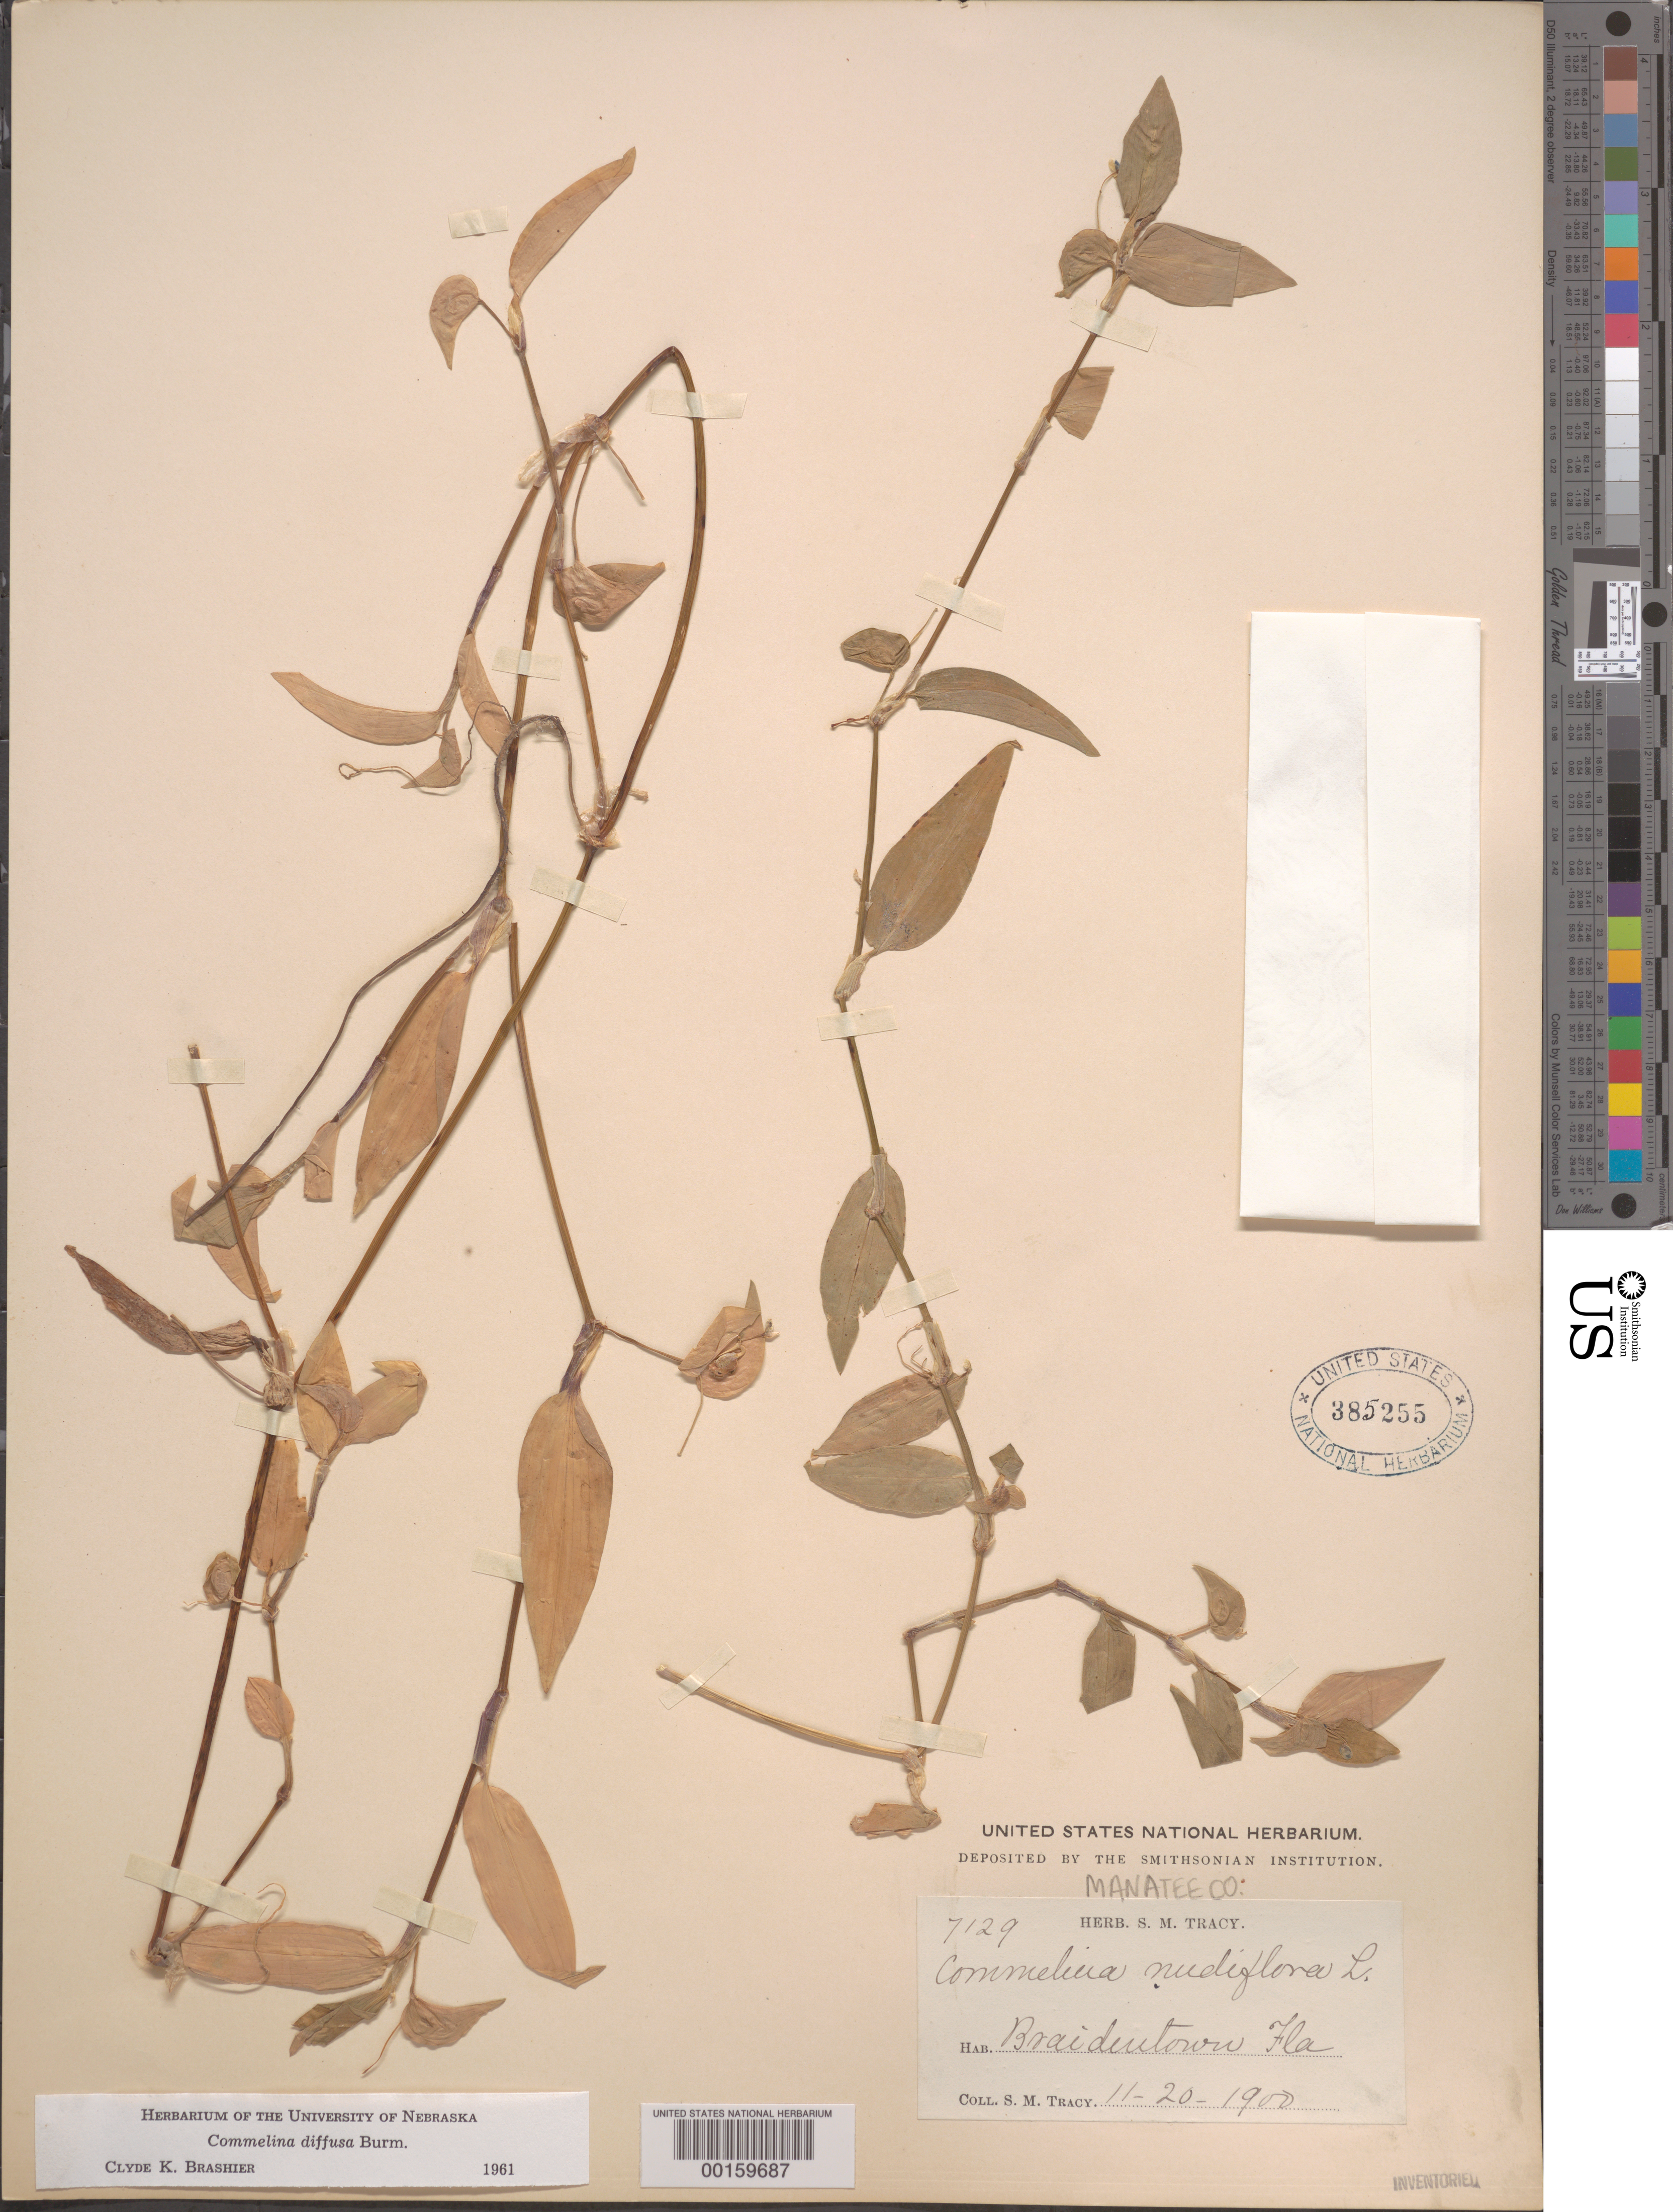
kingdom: Plantae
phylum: Tracheophyta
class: Liliopsida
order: Commelinales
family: Commelinaceae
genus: Commelina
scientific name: Commelina diffusa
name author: Burm. f.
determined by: Brashier, C. K.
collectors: S. M. Tracy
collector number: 7129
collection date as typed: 20 Nov 1900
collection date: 1900-11-20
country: United States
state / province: Florida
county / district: Manatee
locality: Braidentown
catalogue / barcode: US 385255